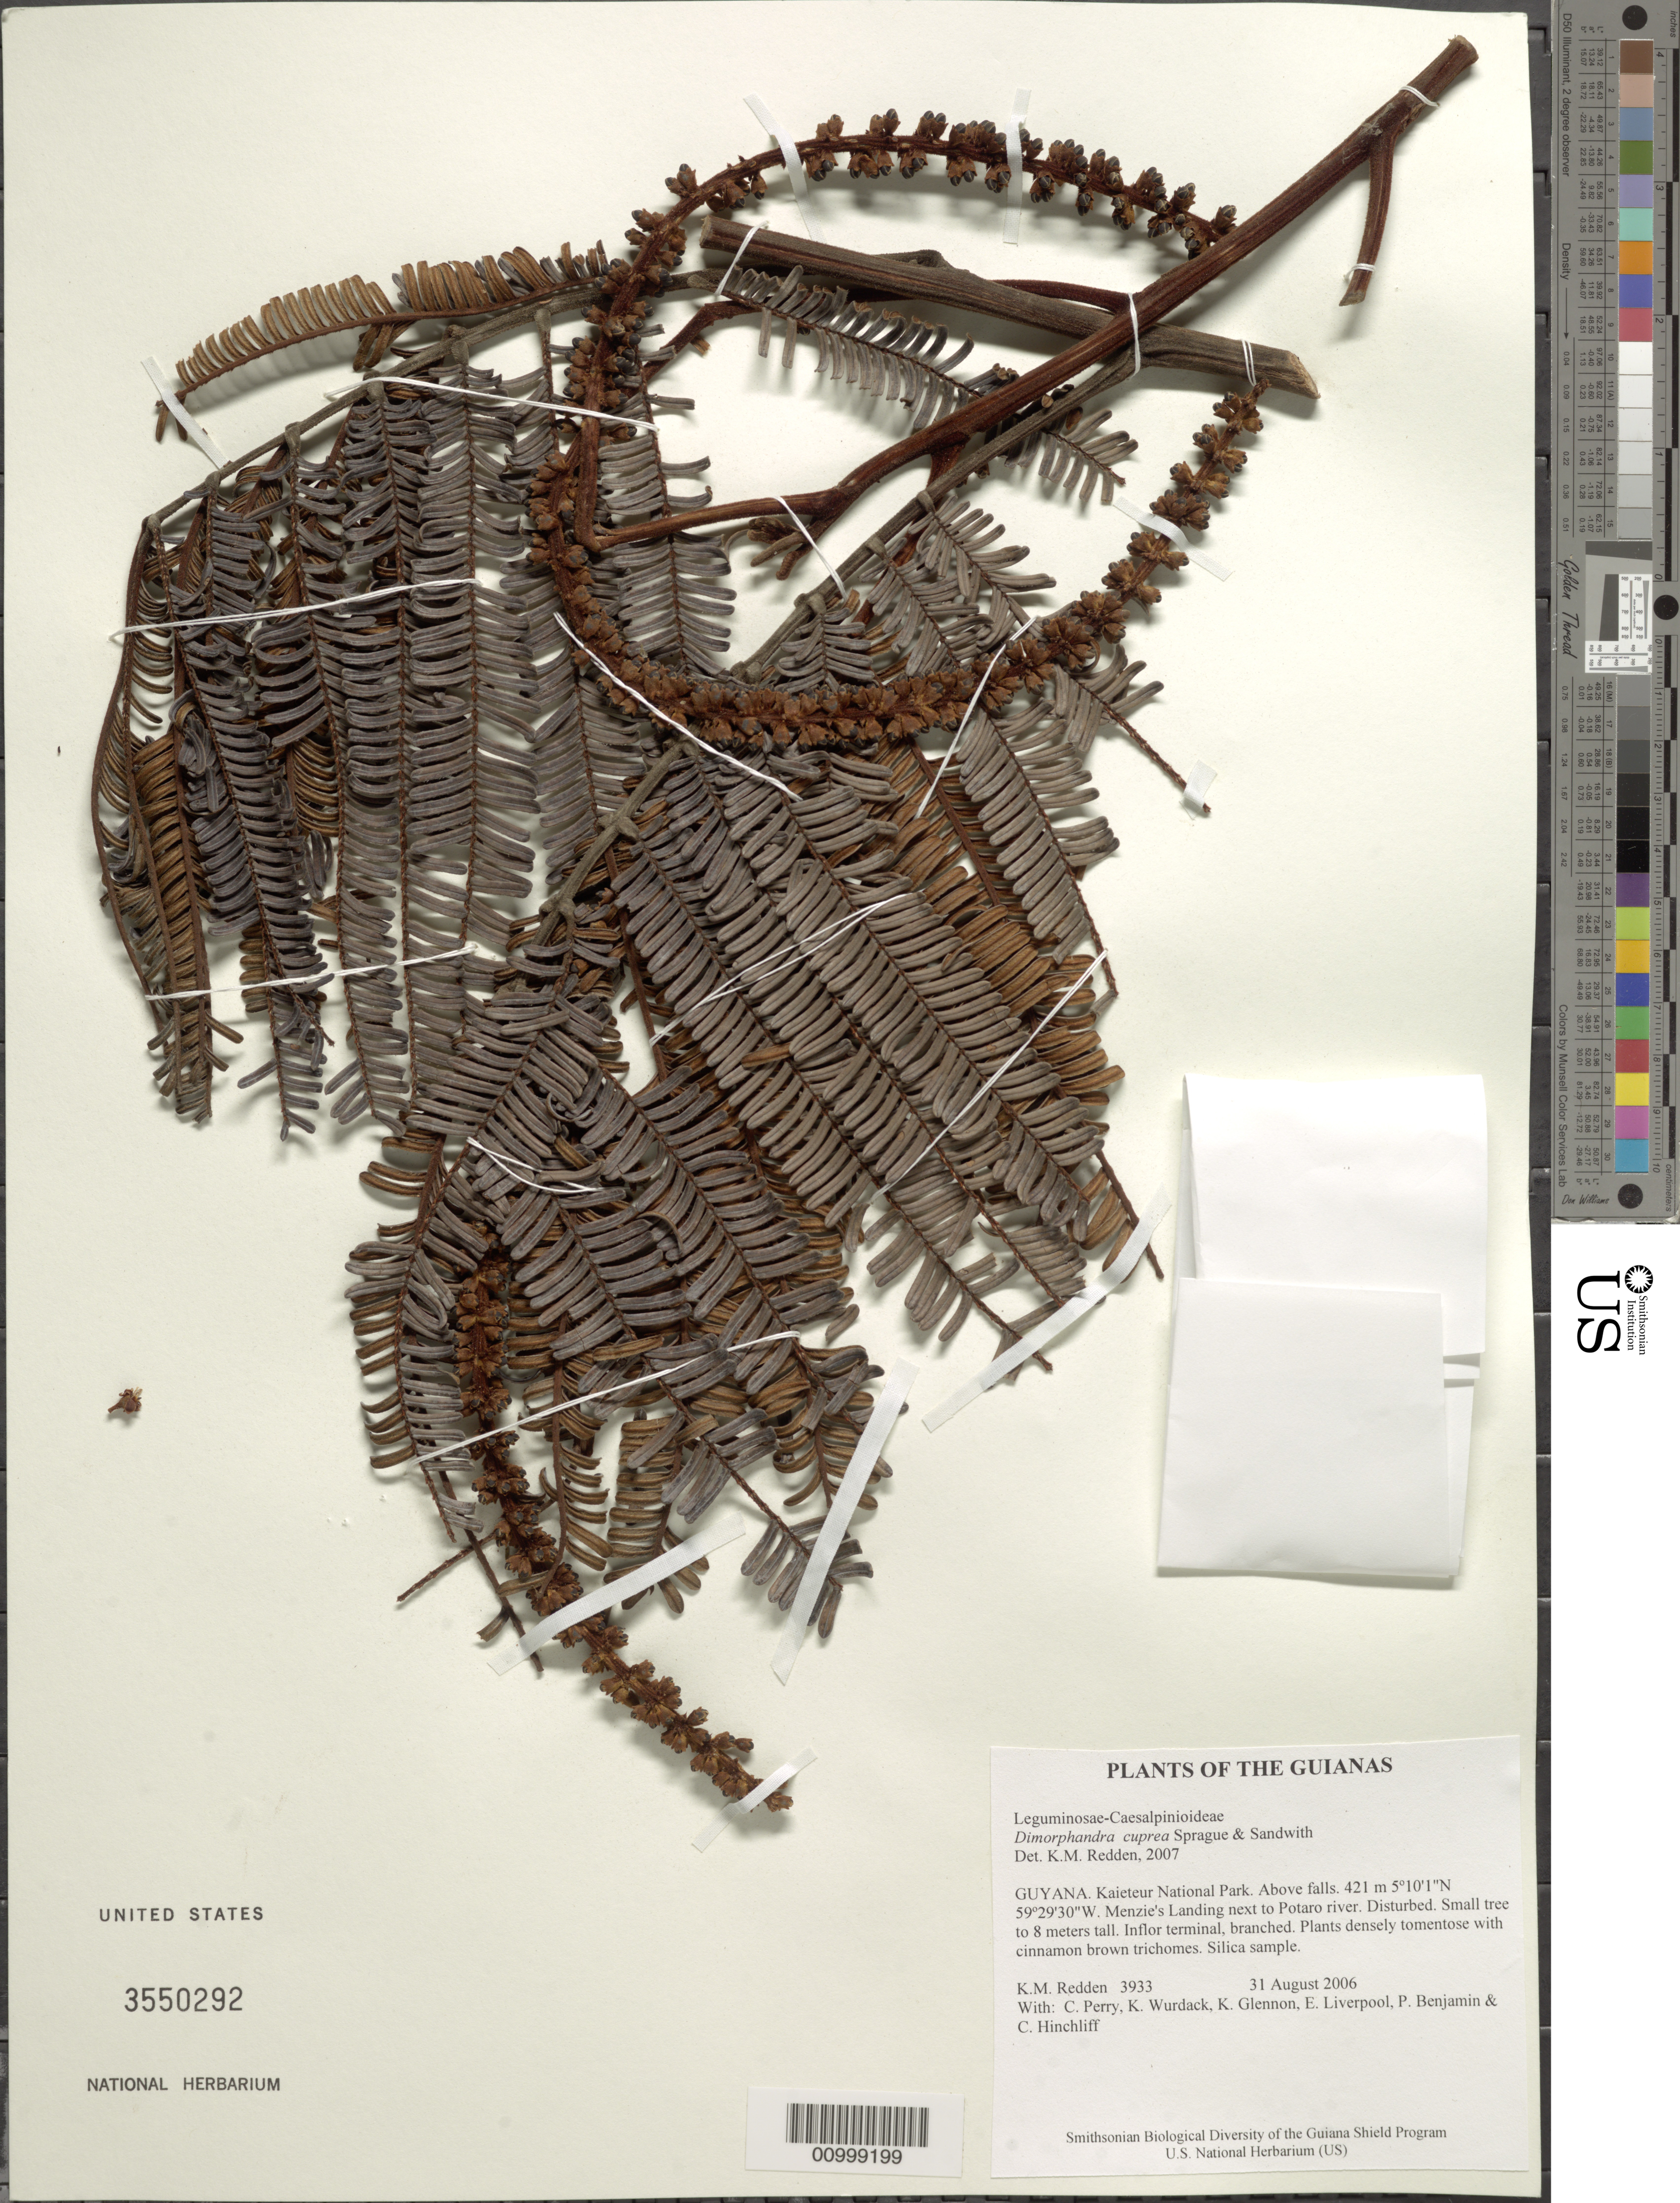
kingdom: Plantae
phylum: Tracheophyta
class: Magnoliopsida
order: Fabales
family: Fabaceae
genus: Dimorphandra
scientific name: Dimorphandra cuprea subsp. cuprea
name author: Sprague & Sandwith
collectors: K. M. Redden, C. Perry, K. Wurdack, K. Glennon, E. Liverpool, P. Benjamin & C. E. Hinchliff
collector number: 3933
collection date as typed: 31 August 2006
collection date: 2006-08-31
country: Guyana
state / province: Potaro-Siparuni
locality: Kaieteur National Park. Above falls. Menzie's Landing next to Potaro river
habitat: Disturbed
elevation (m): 421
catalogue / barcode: US 3550292